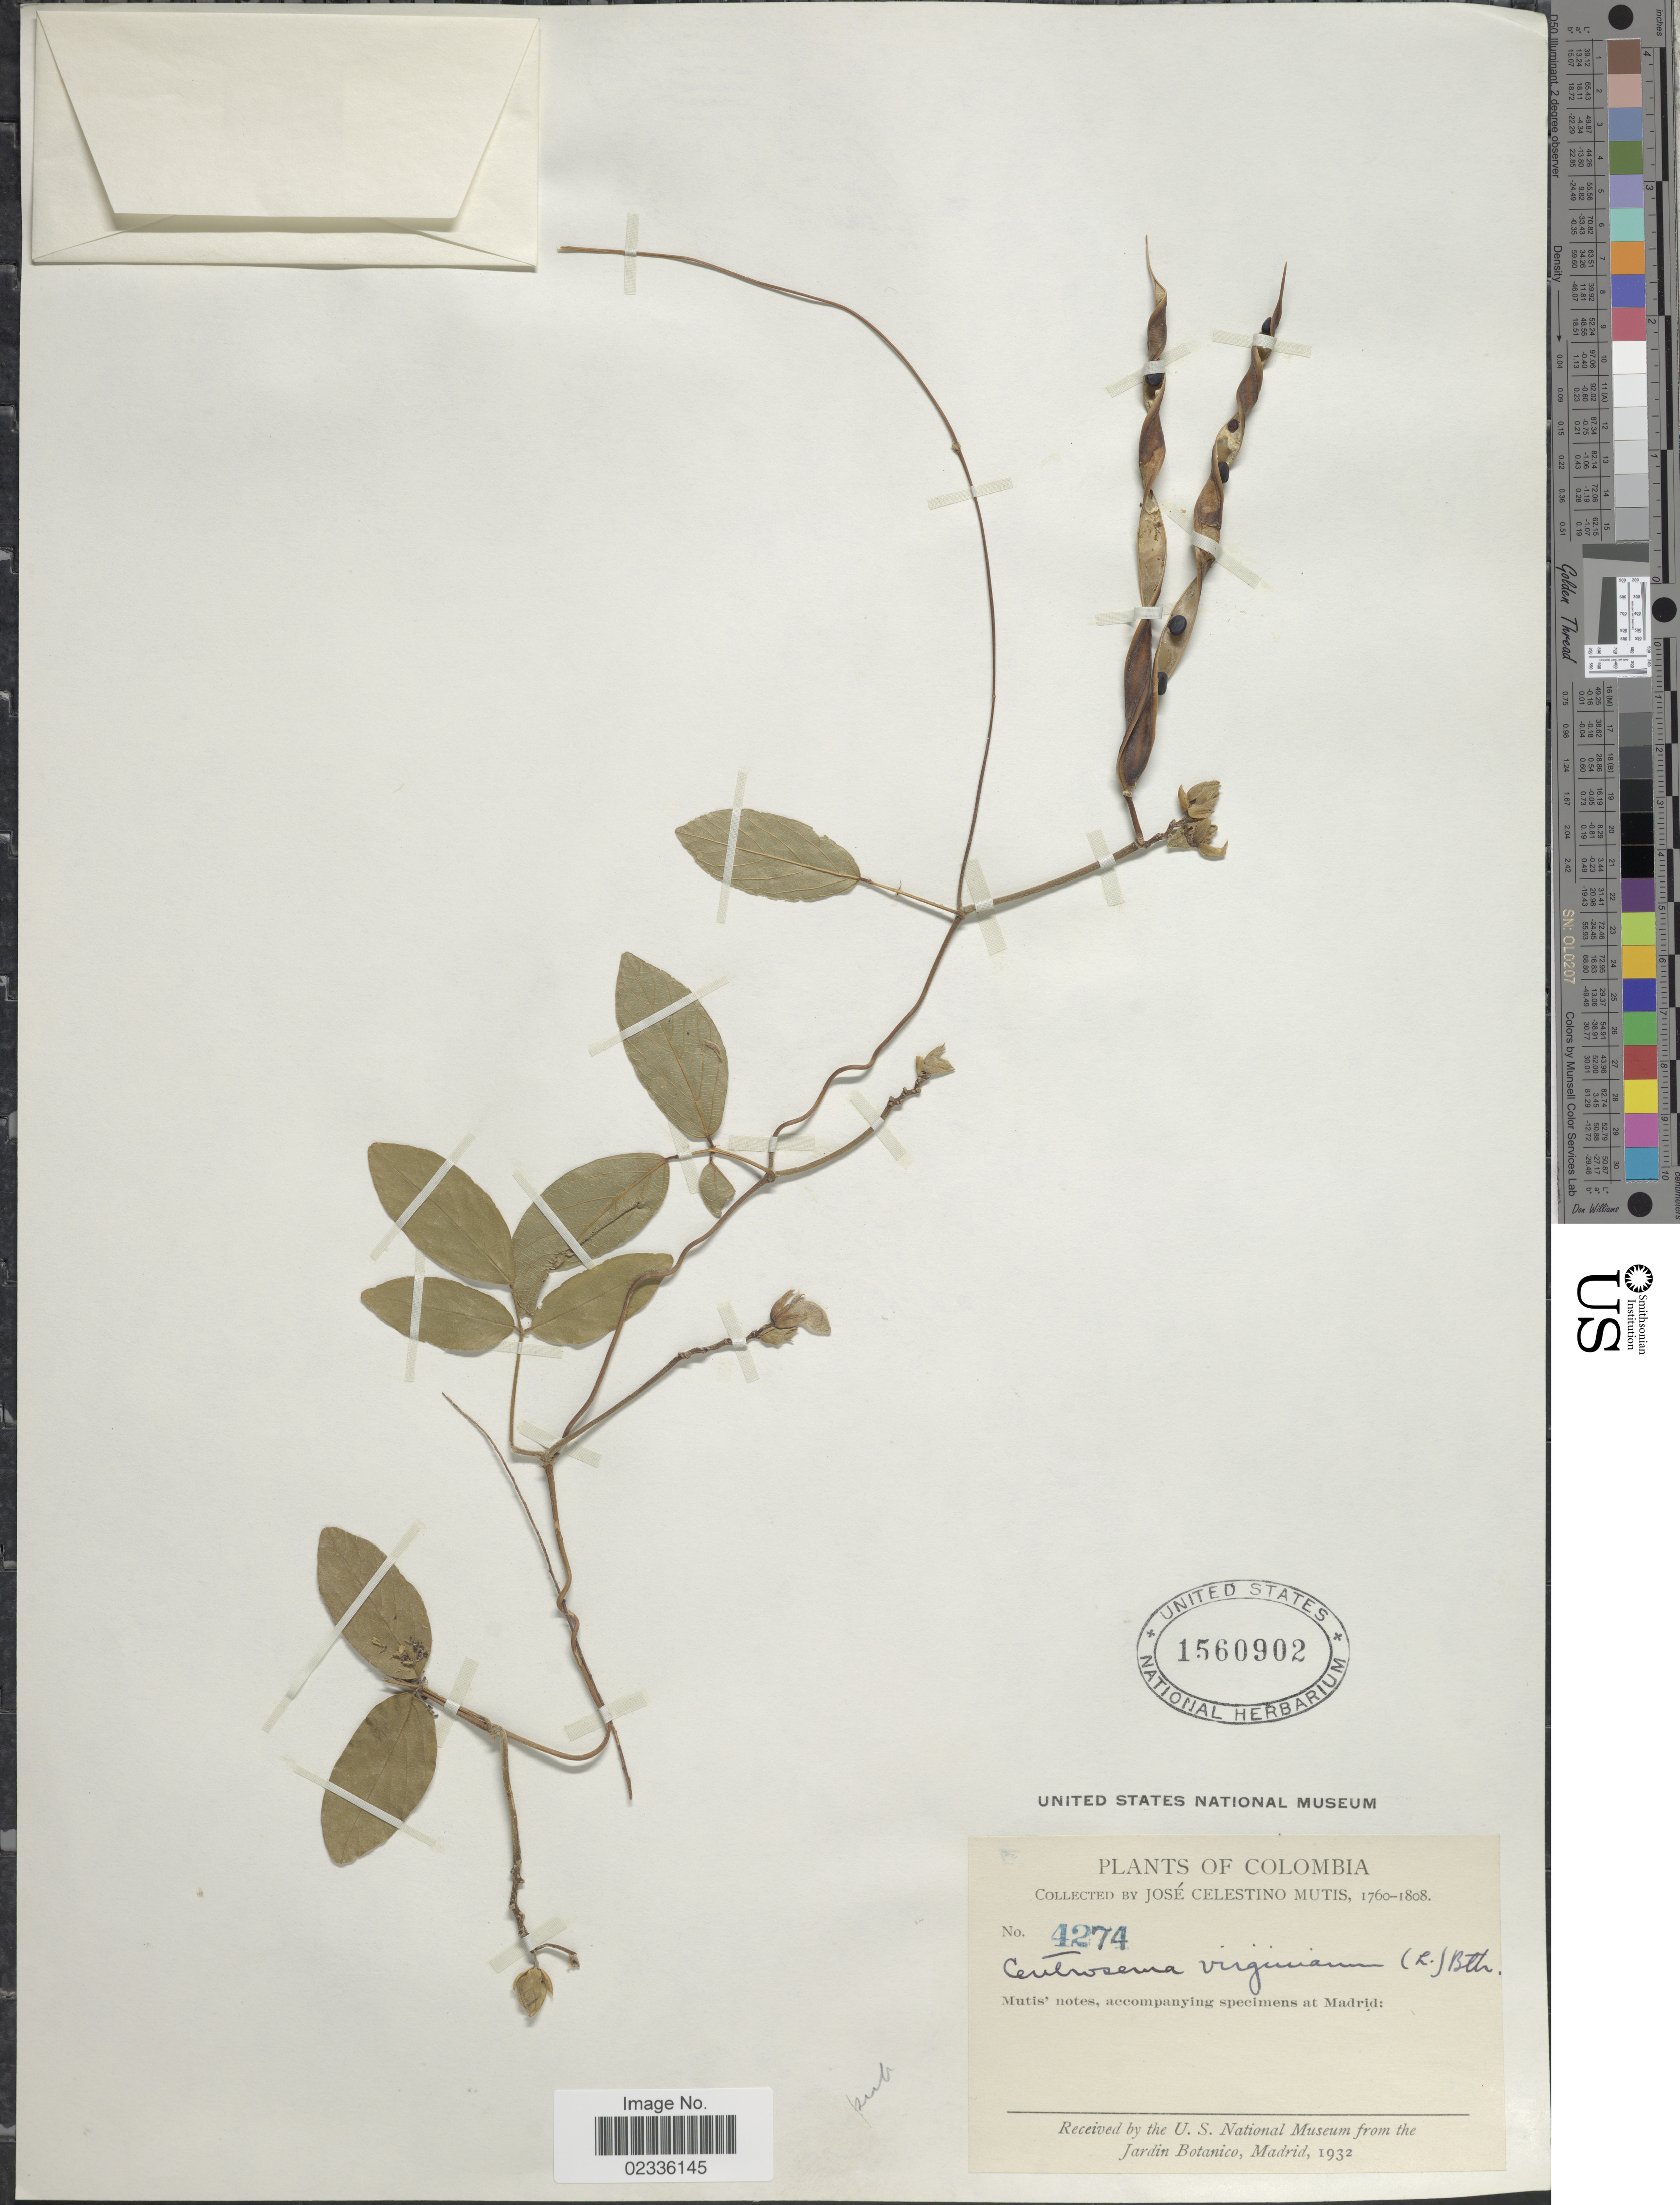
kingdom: Plantae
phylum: Tracheophyta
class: Magnoliopsida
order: Fabales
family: Fabaceae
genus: Centrosema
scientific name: Centrosema pubescens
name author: Benth.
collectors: J. C. B. Mutis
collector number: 4274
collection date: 1760/1808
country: Colombia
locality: Colombia.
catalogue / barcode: US 156002